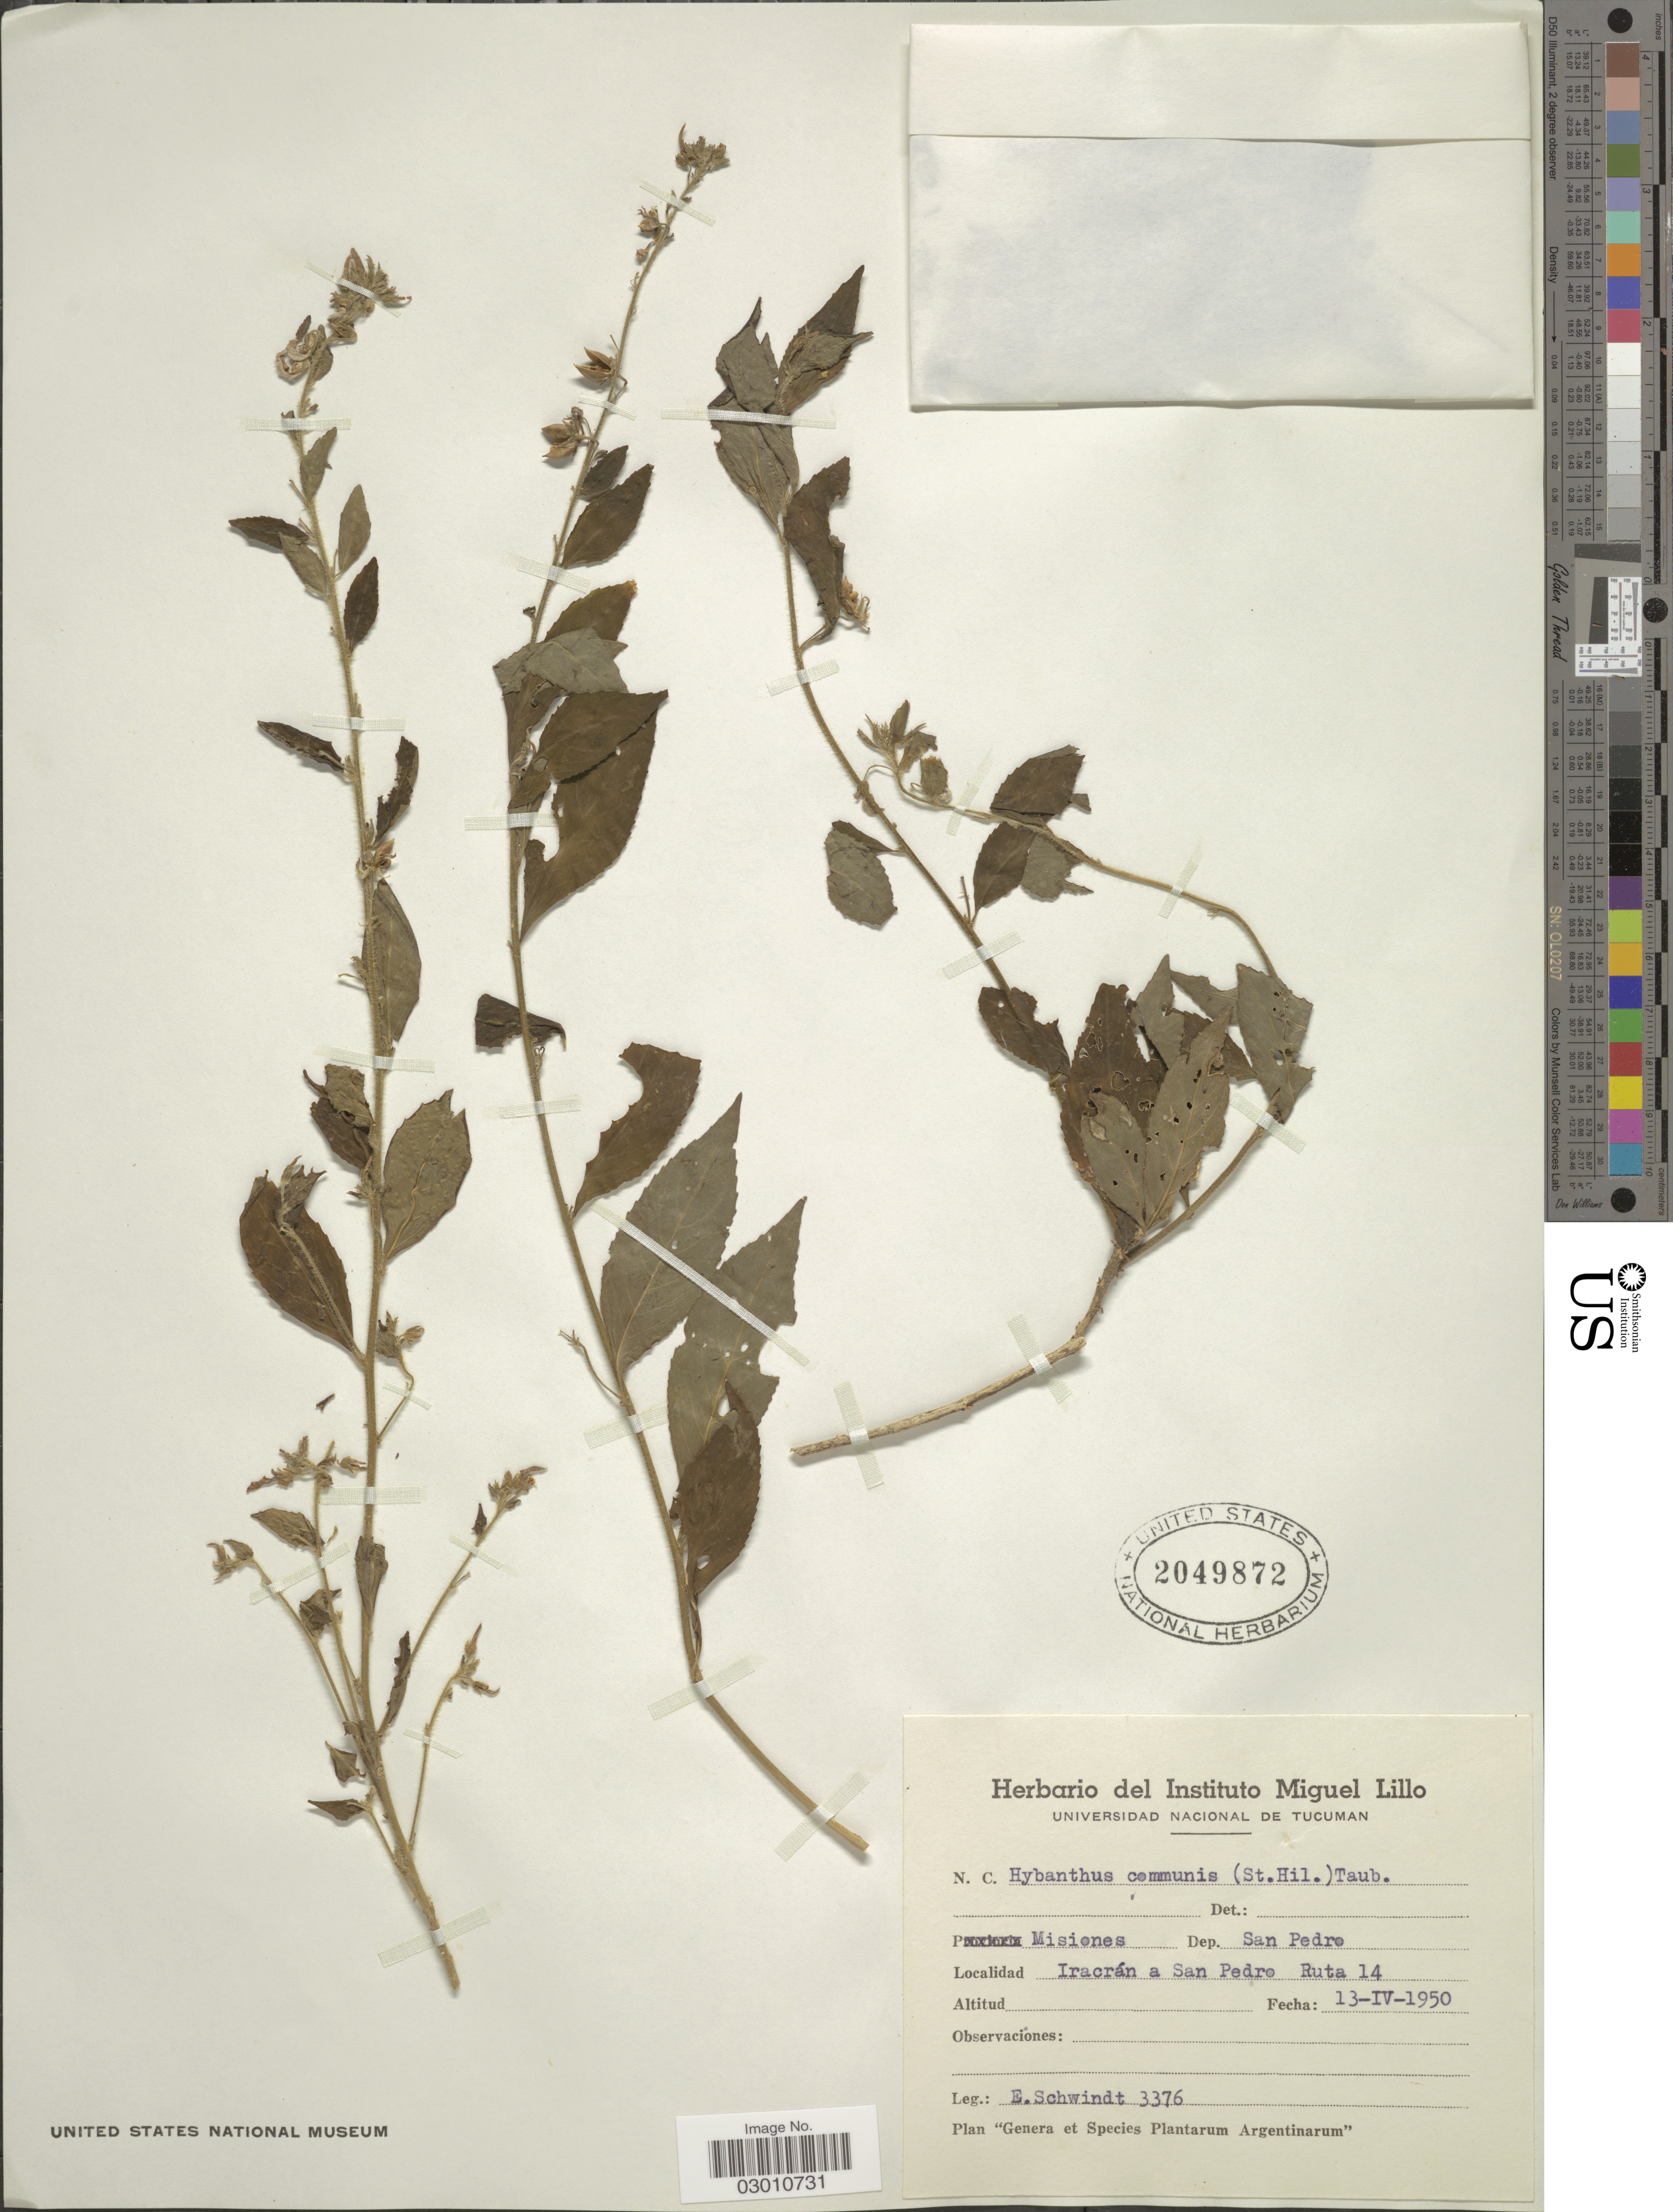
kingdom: Plantae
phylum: Tracheophyta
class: Magnoliopsida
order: Malpighiales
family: Violaceae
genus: Pombalia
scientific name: Pombalia communis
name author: (A. St.-Hil.) Paula-Souza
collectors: E. Schwindt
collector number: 3376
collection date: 1950-04-13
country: Argentina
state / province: Misiones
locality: Dep. San Pedro. Iracrán a San Pedro Ruta 14.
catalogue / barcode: US 2049872